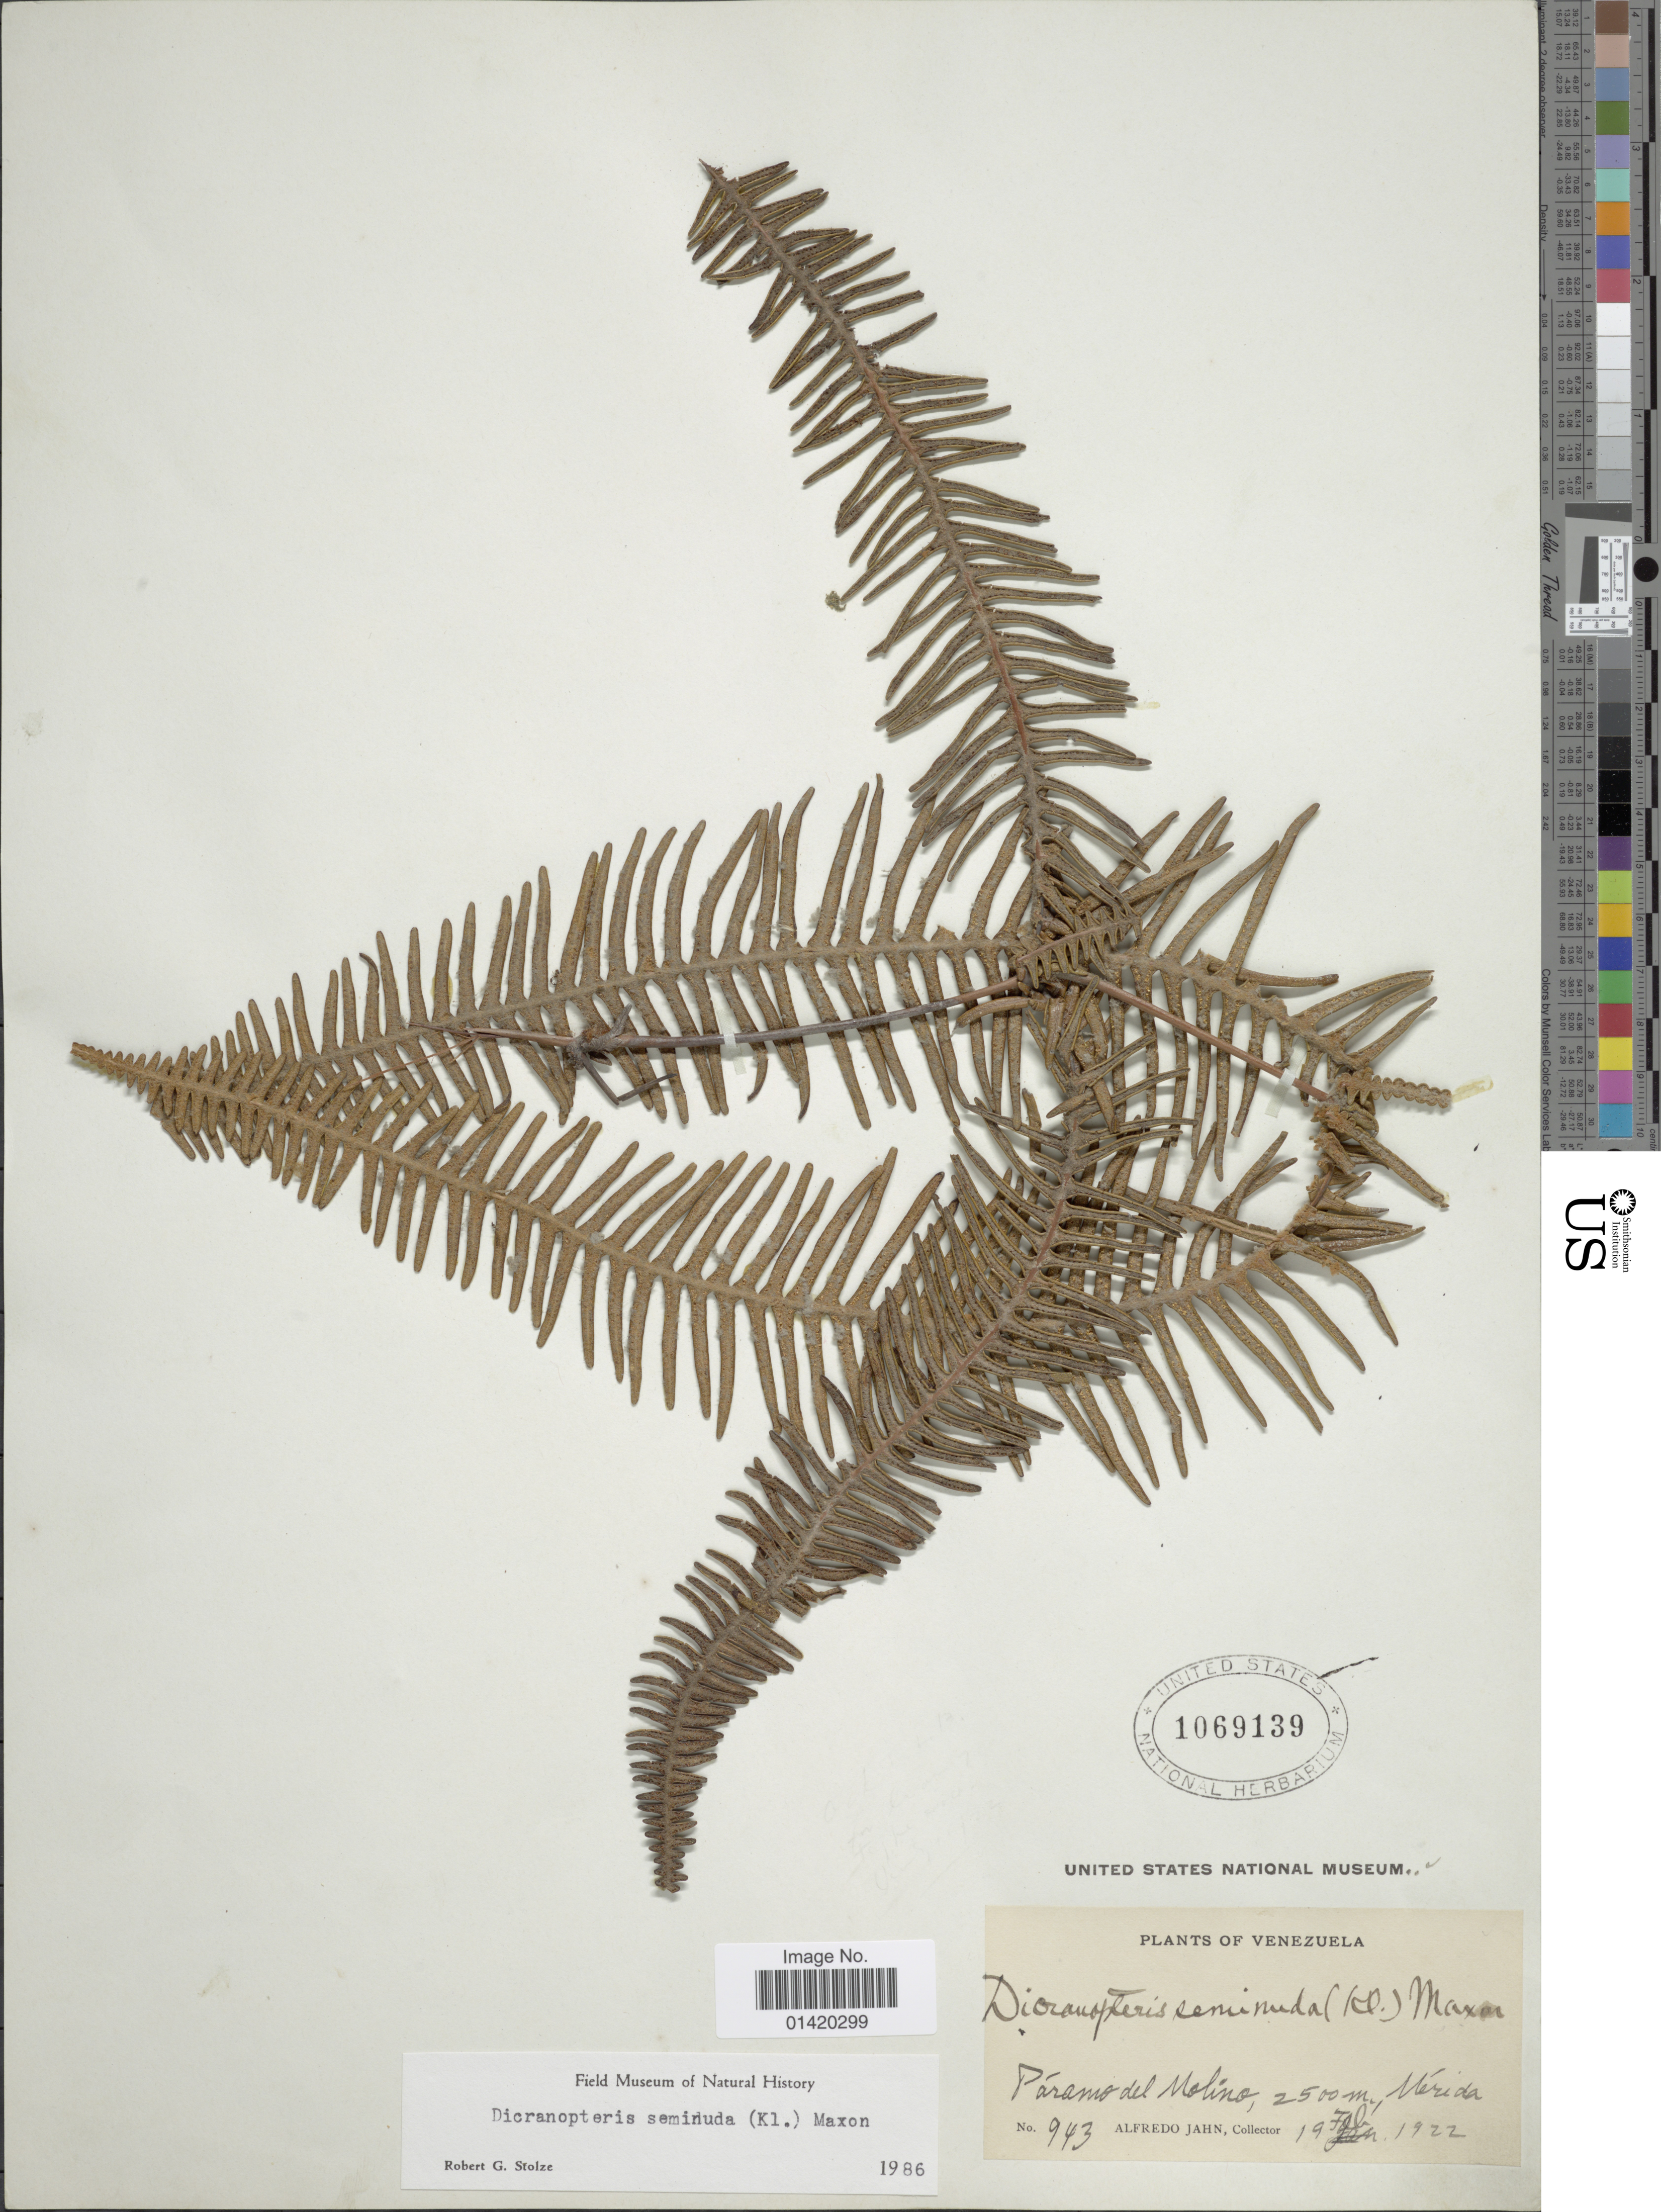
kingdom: Plantae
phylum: Tracheophyta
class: Polypodiopsida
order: Gleicheniales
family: Gleicheniaceae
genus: Dicranopteris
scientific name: Dicranopteris seminuda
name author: (Klotzsch) Maxon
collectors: A. Jahn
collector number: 943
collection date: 1922-02-19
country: Venezuela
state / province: Mérida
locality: Párano del Molino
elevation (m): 2500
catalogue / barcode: US 1069139